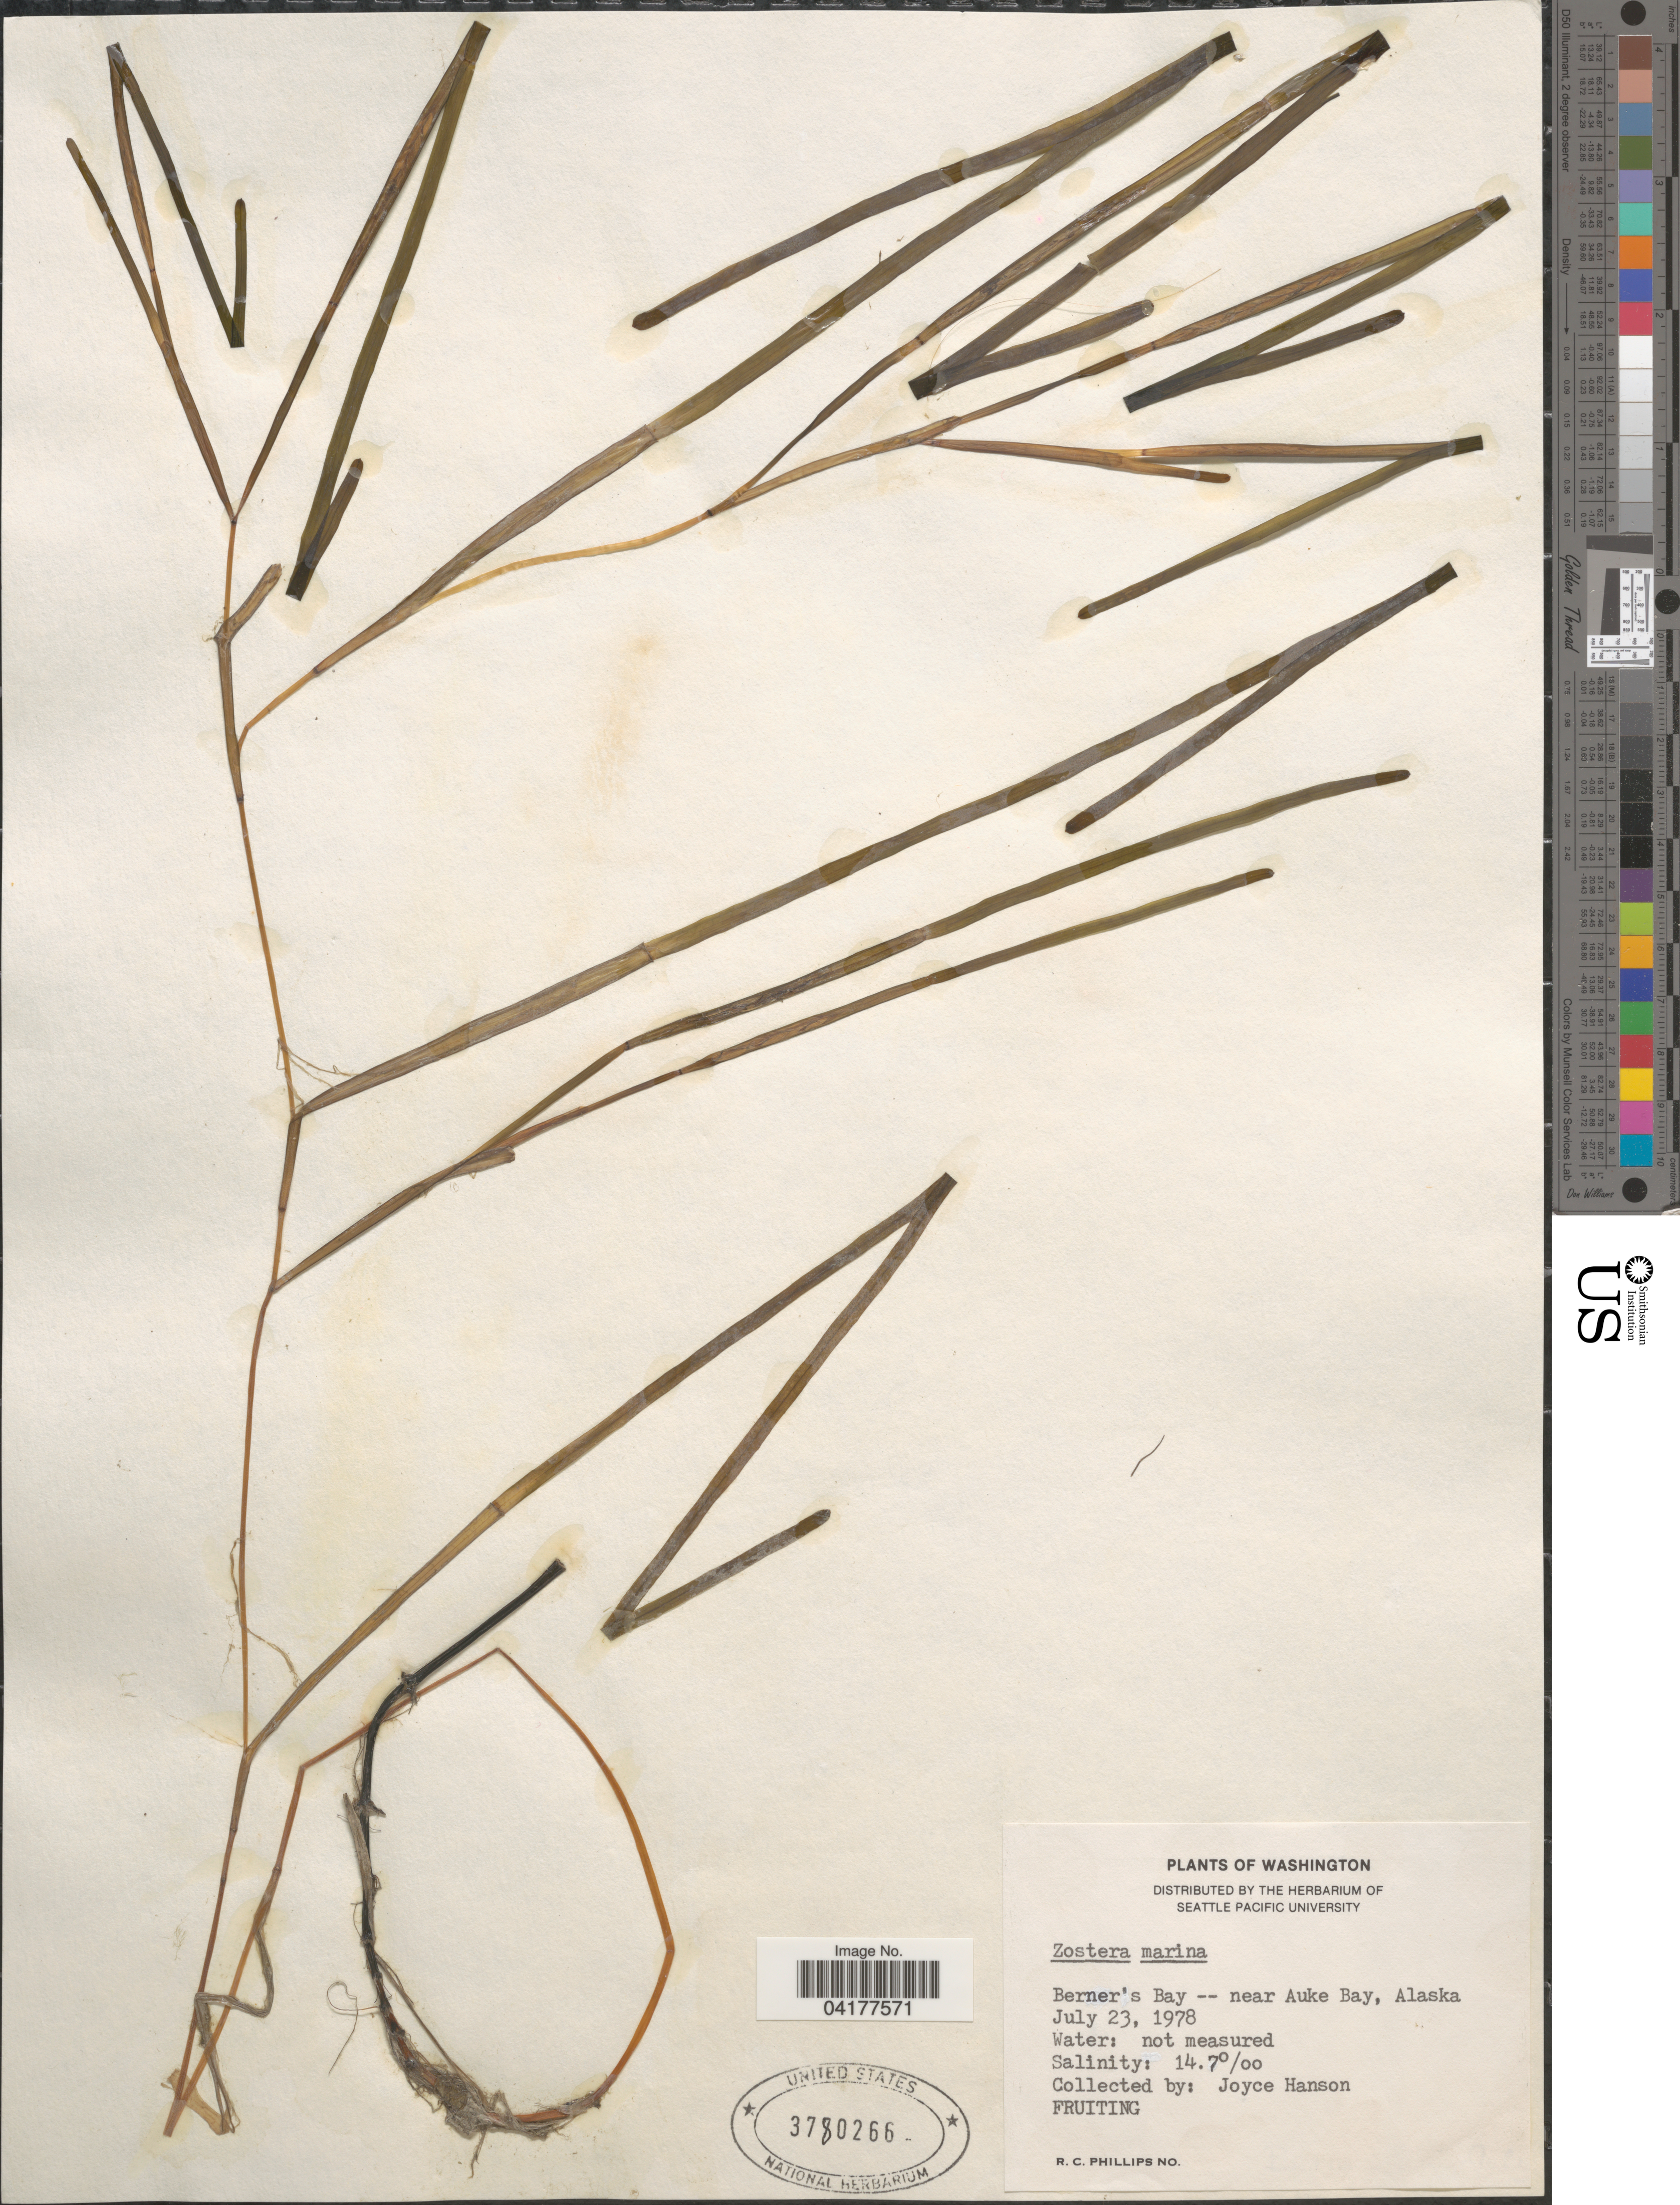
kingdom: Plantae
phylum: Tracheophyta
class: Liliopsida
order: Alismatales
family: Zosteraceae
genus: Zostera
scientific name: Zostera marina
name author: L.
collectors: J. Hanson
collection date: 1978-07-23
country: United States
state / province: Alaska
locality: Berner's Bay -- near Auke Bay.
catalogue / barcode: US 3780266